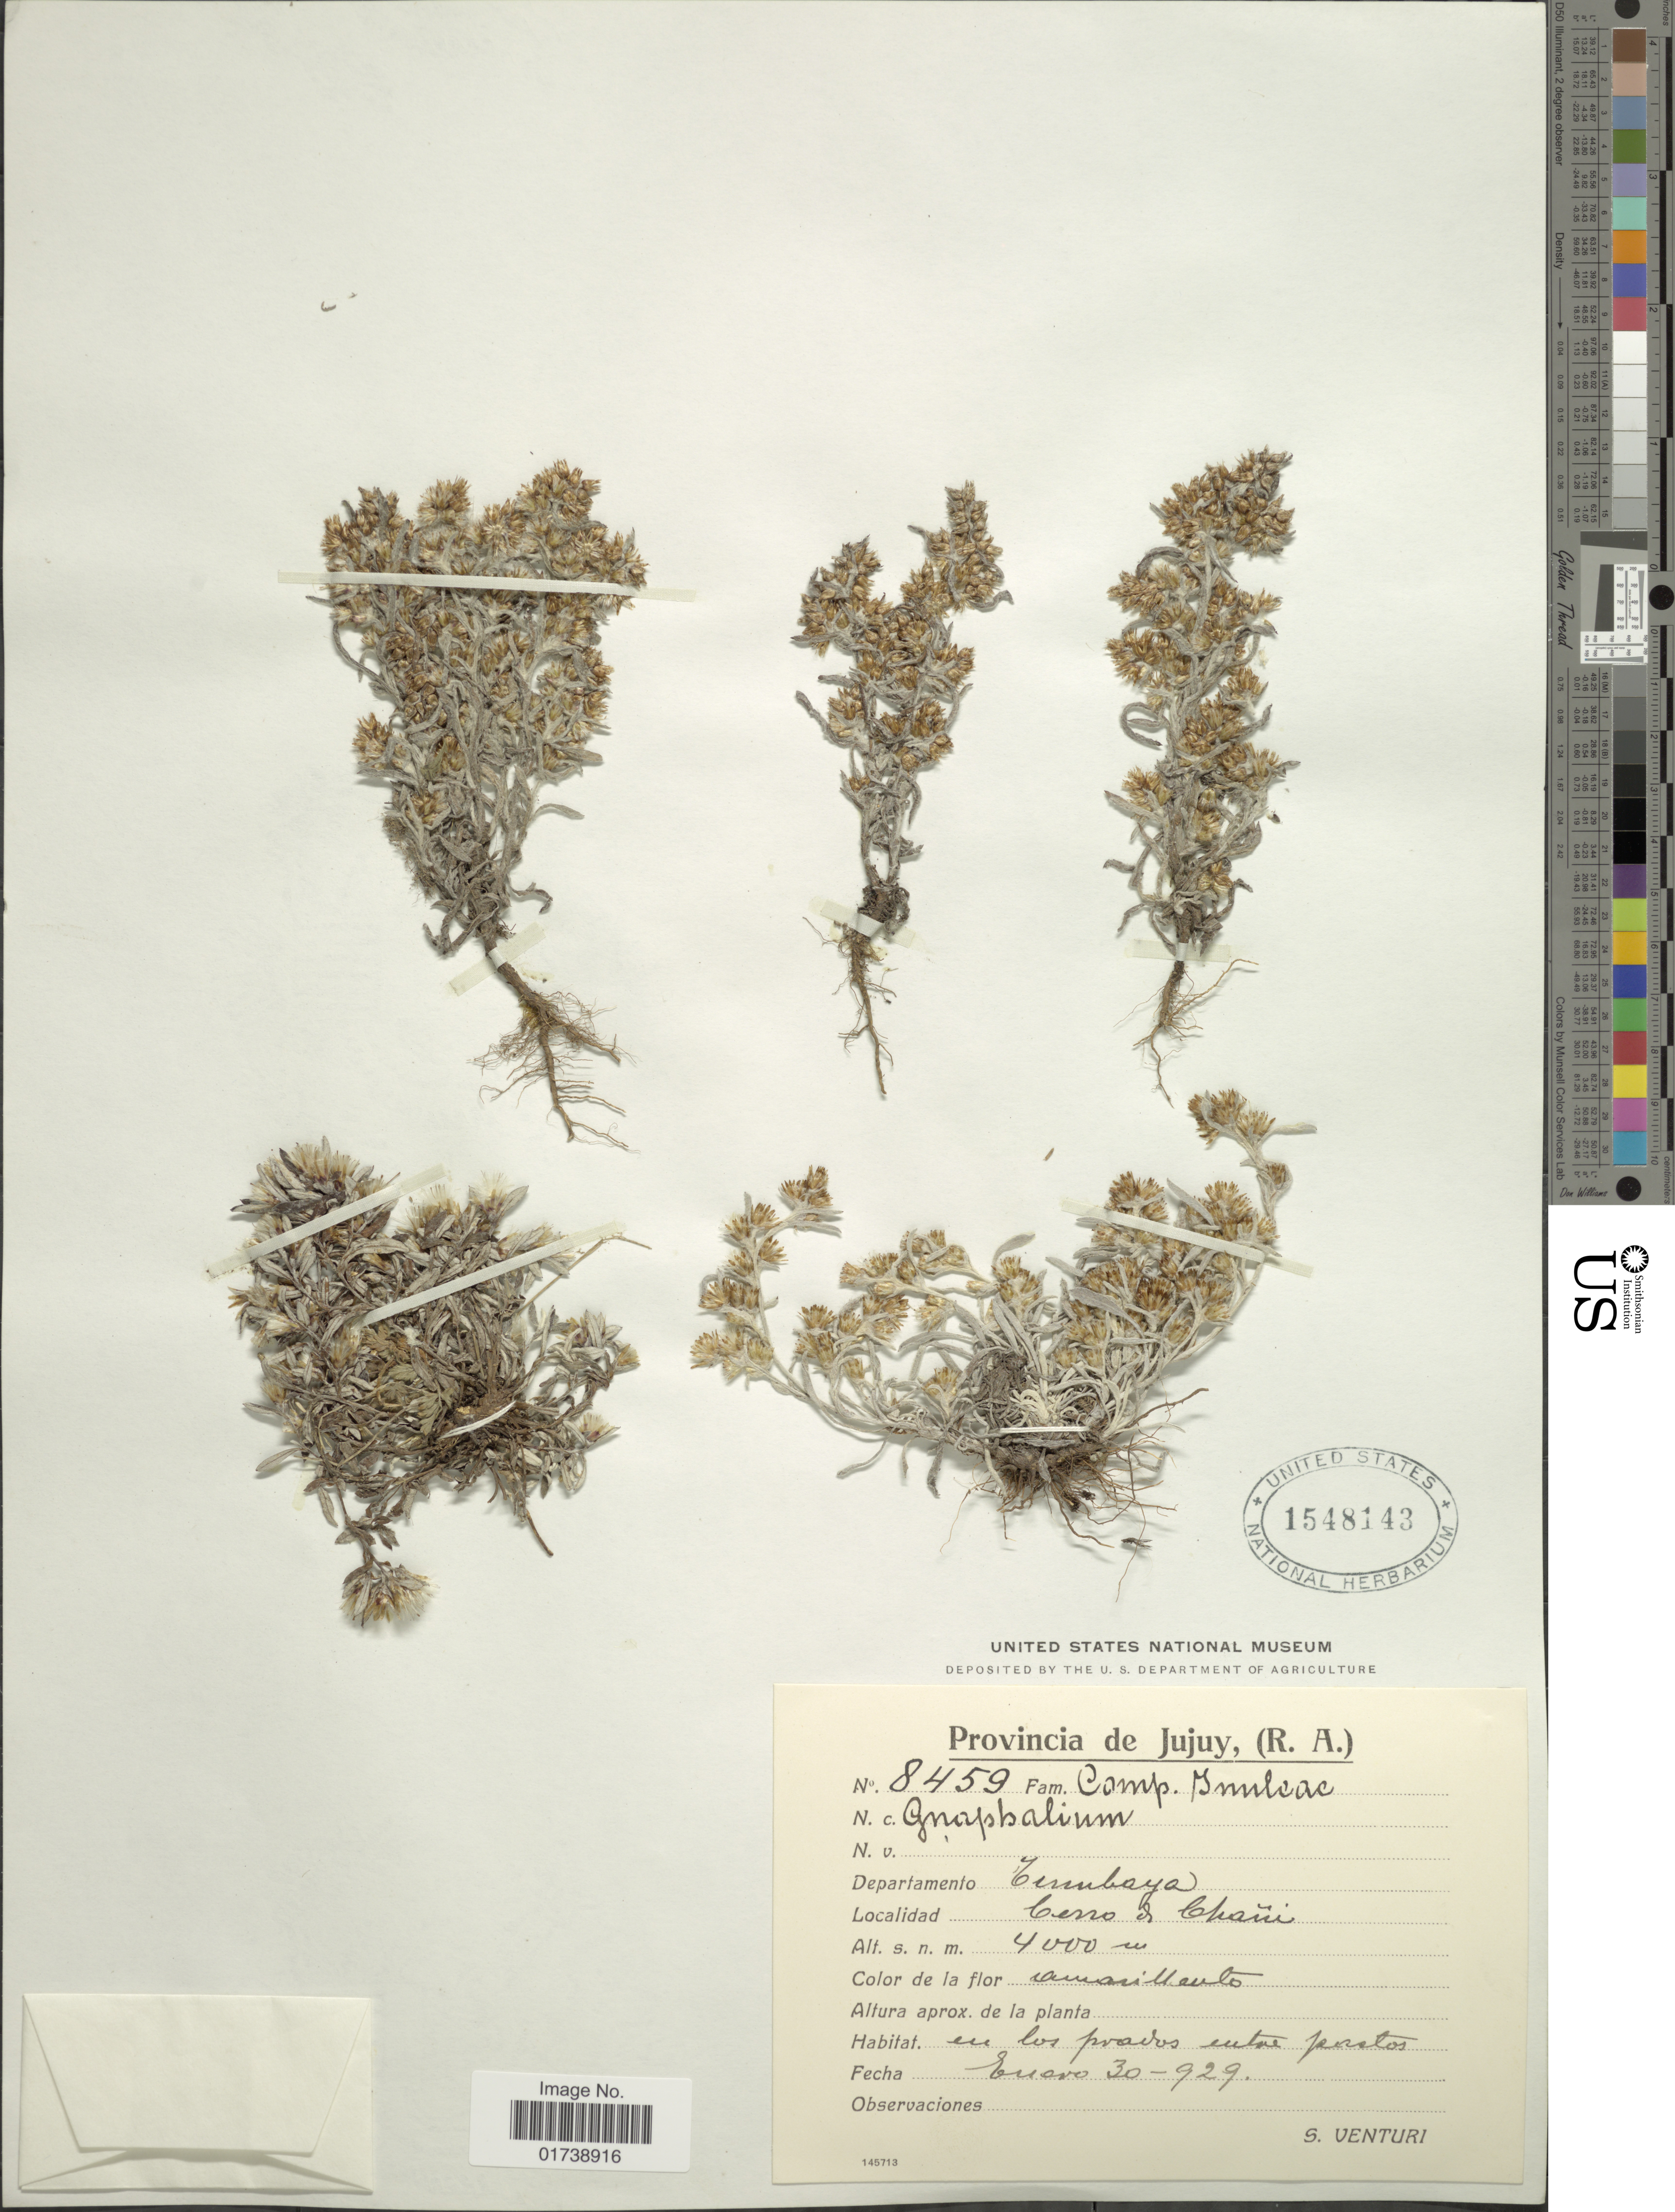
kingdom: Plantae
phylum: Tracheophyta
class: Magnoliopsida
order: Asterales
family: Asteraceae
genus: Gamochaeta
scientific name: Gamochaeta sp.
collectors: S. Venturi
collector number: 8459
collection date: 1929-01-30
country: Argentina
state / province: Jujuy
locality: Departamento, Zennbaya, Cerro & Ghani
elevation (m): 4000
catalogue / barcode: US 1548143